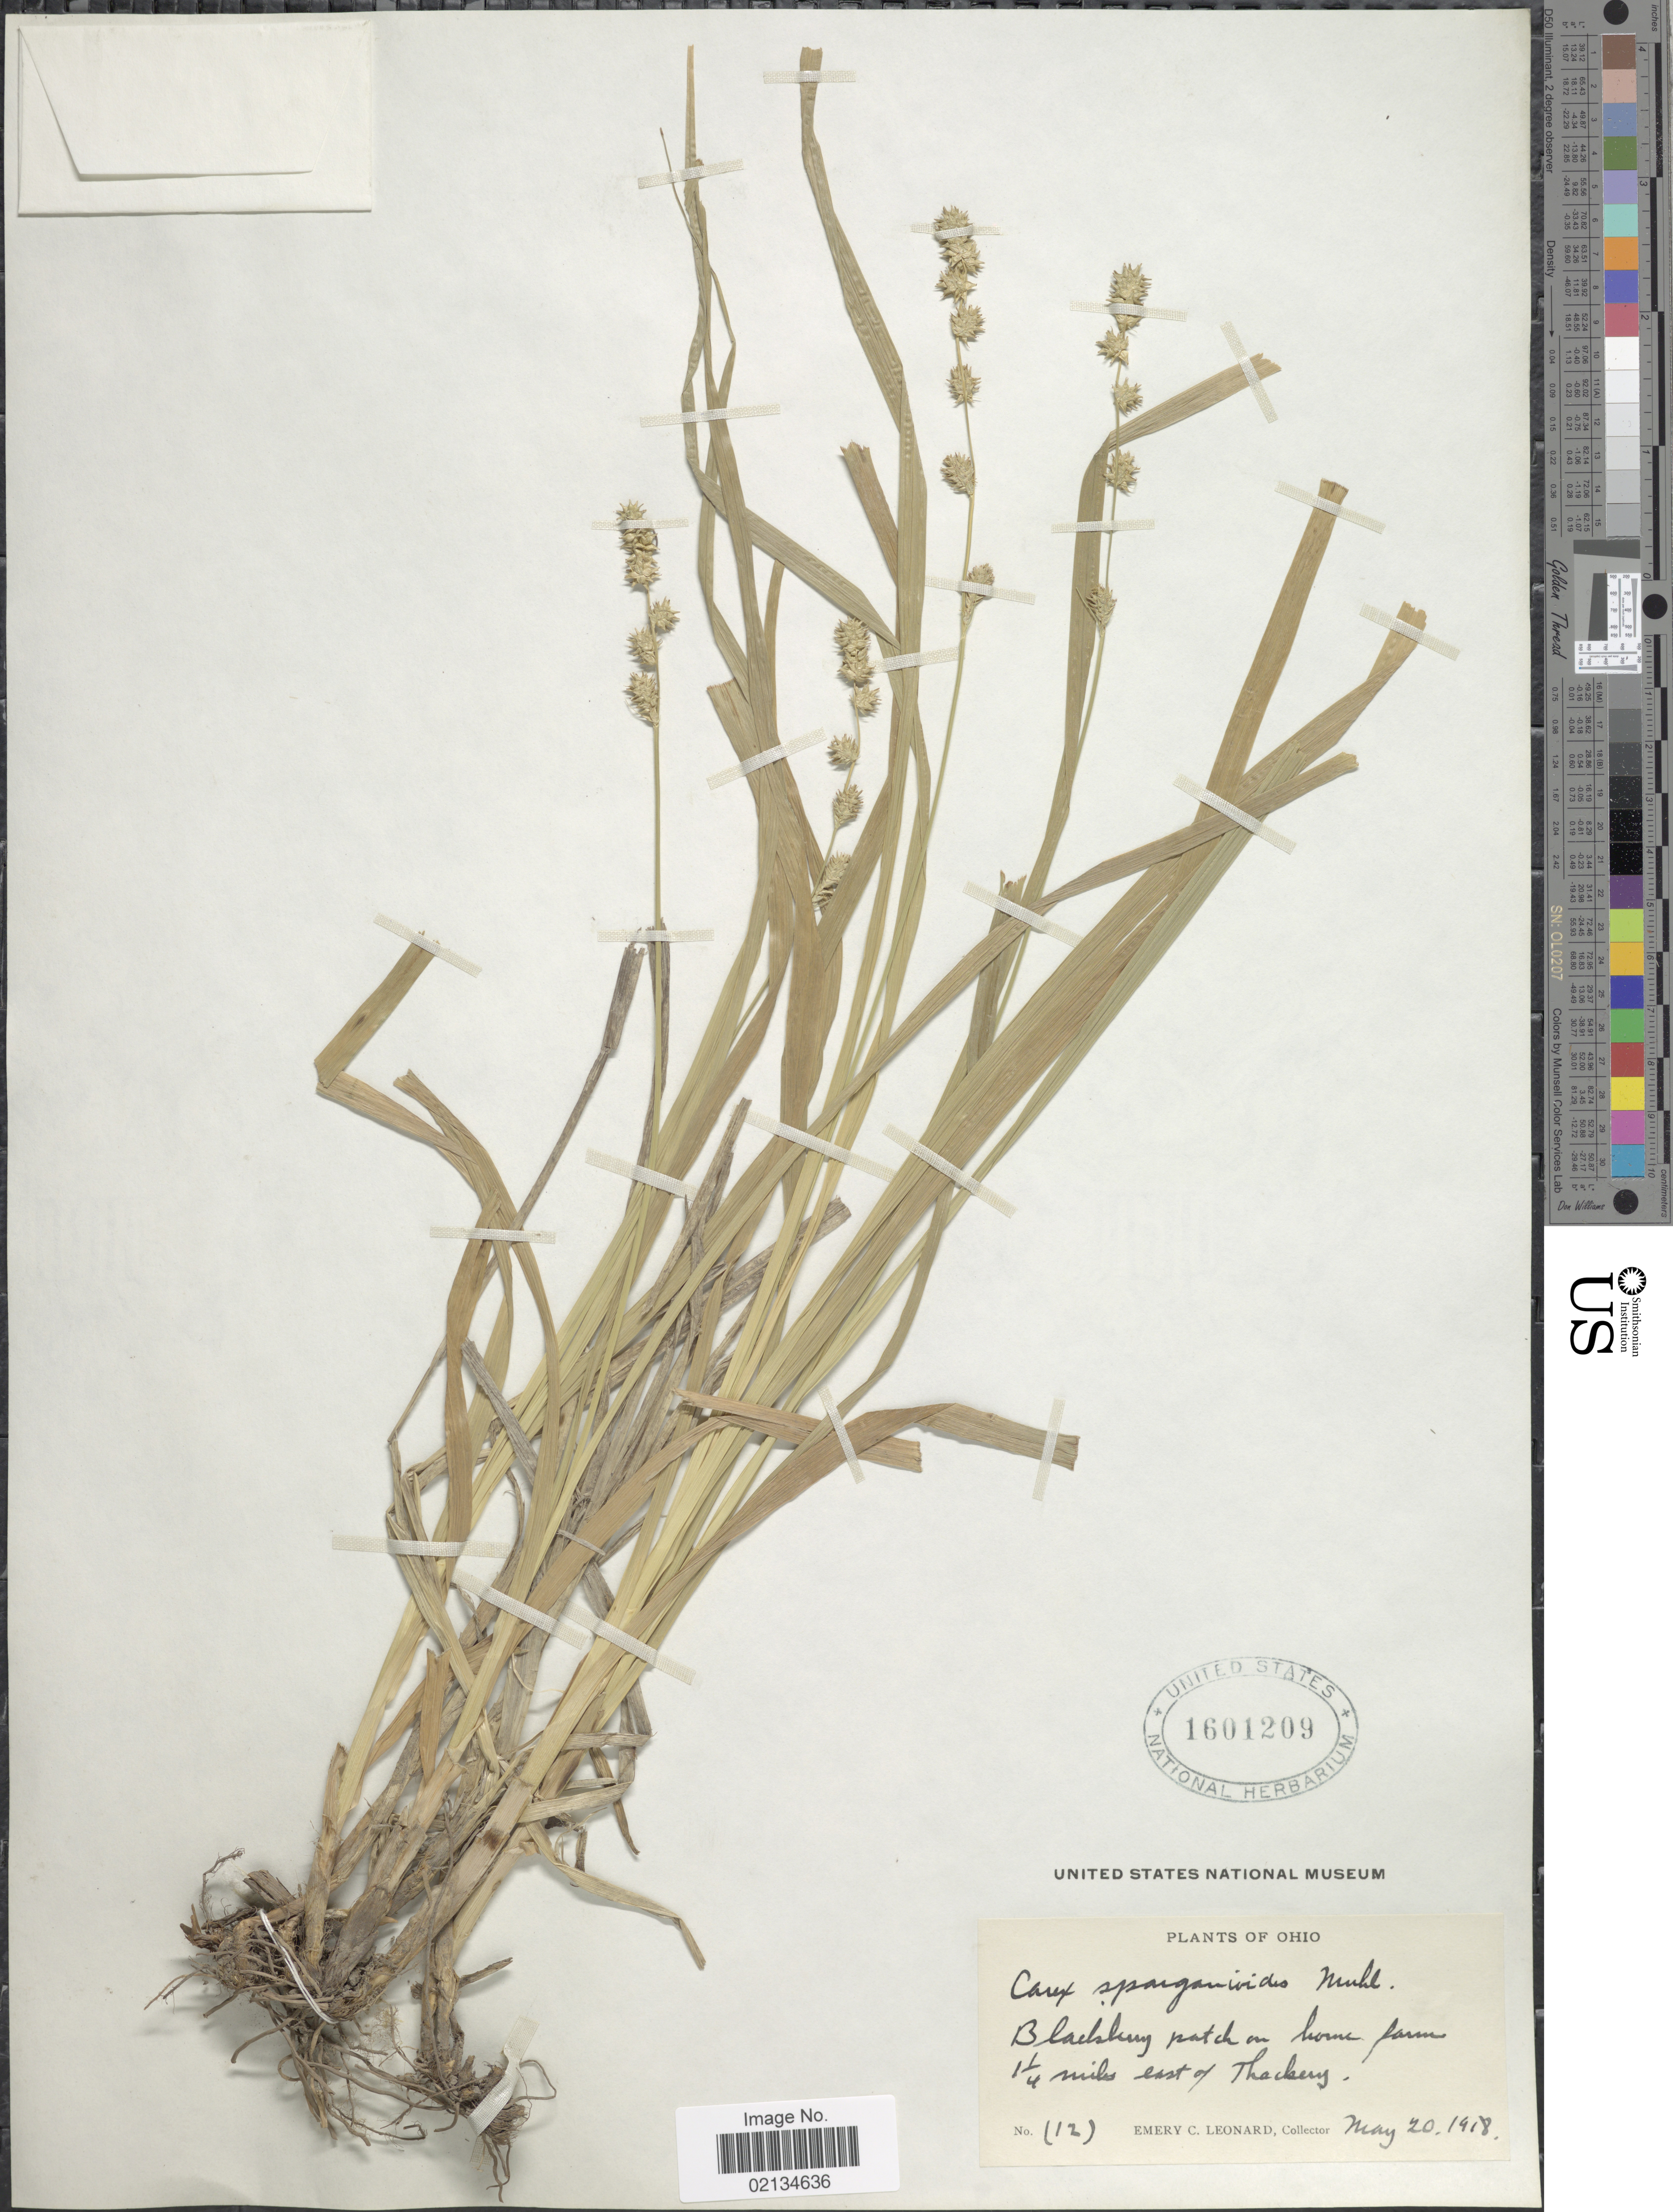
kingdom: Plantae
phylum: Tracheophyta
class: Liliopsida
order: Poales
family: Cyperaceae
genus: Carex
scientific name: Carex sparganioides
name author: Muhl. ex Willd.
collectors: E. C. Leonard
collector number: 12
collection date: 1918-05-20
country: United States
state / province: Ohio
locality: Blackberry patch on home far, 1 1/4 miles east of Thackery.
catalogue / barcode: US 1601209